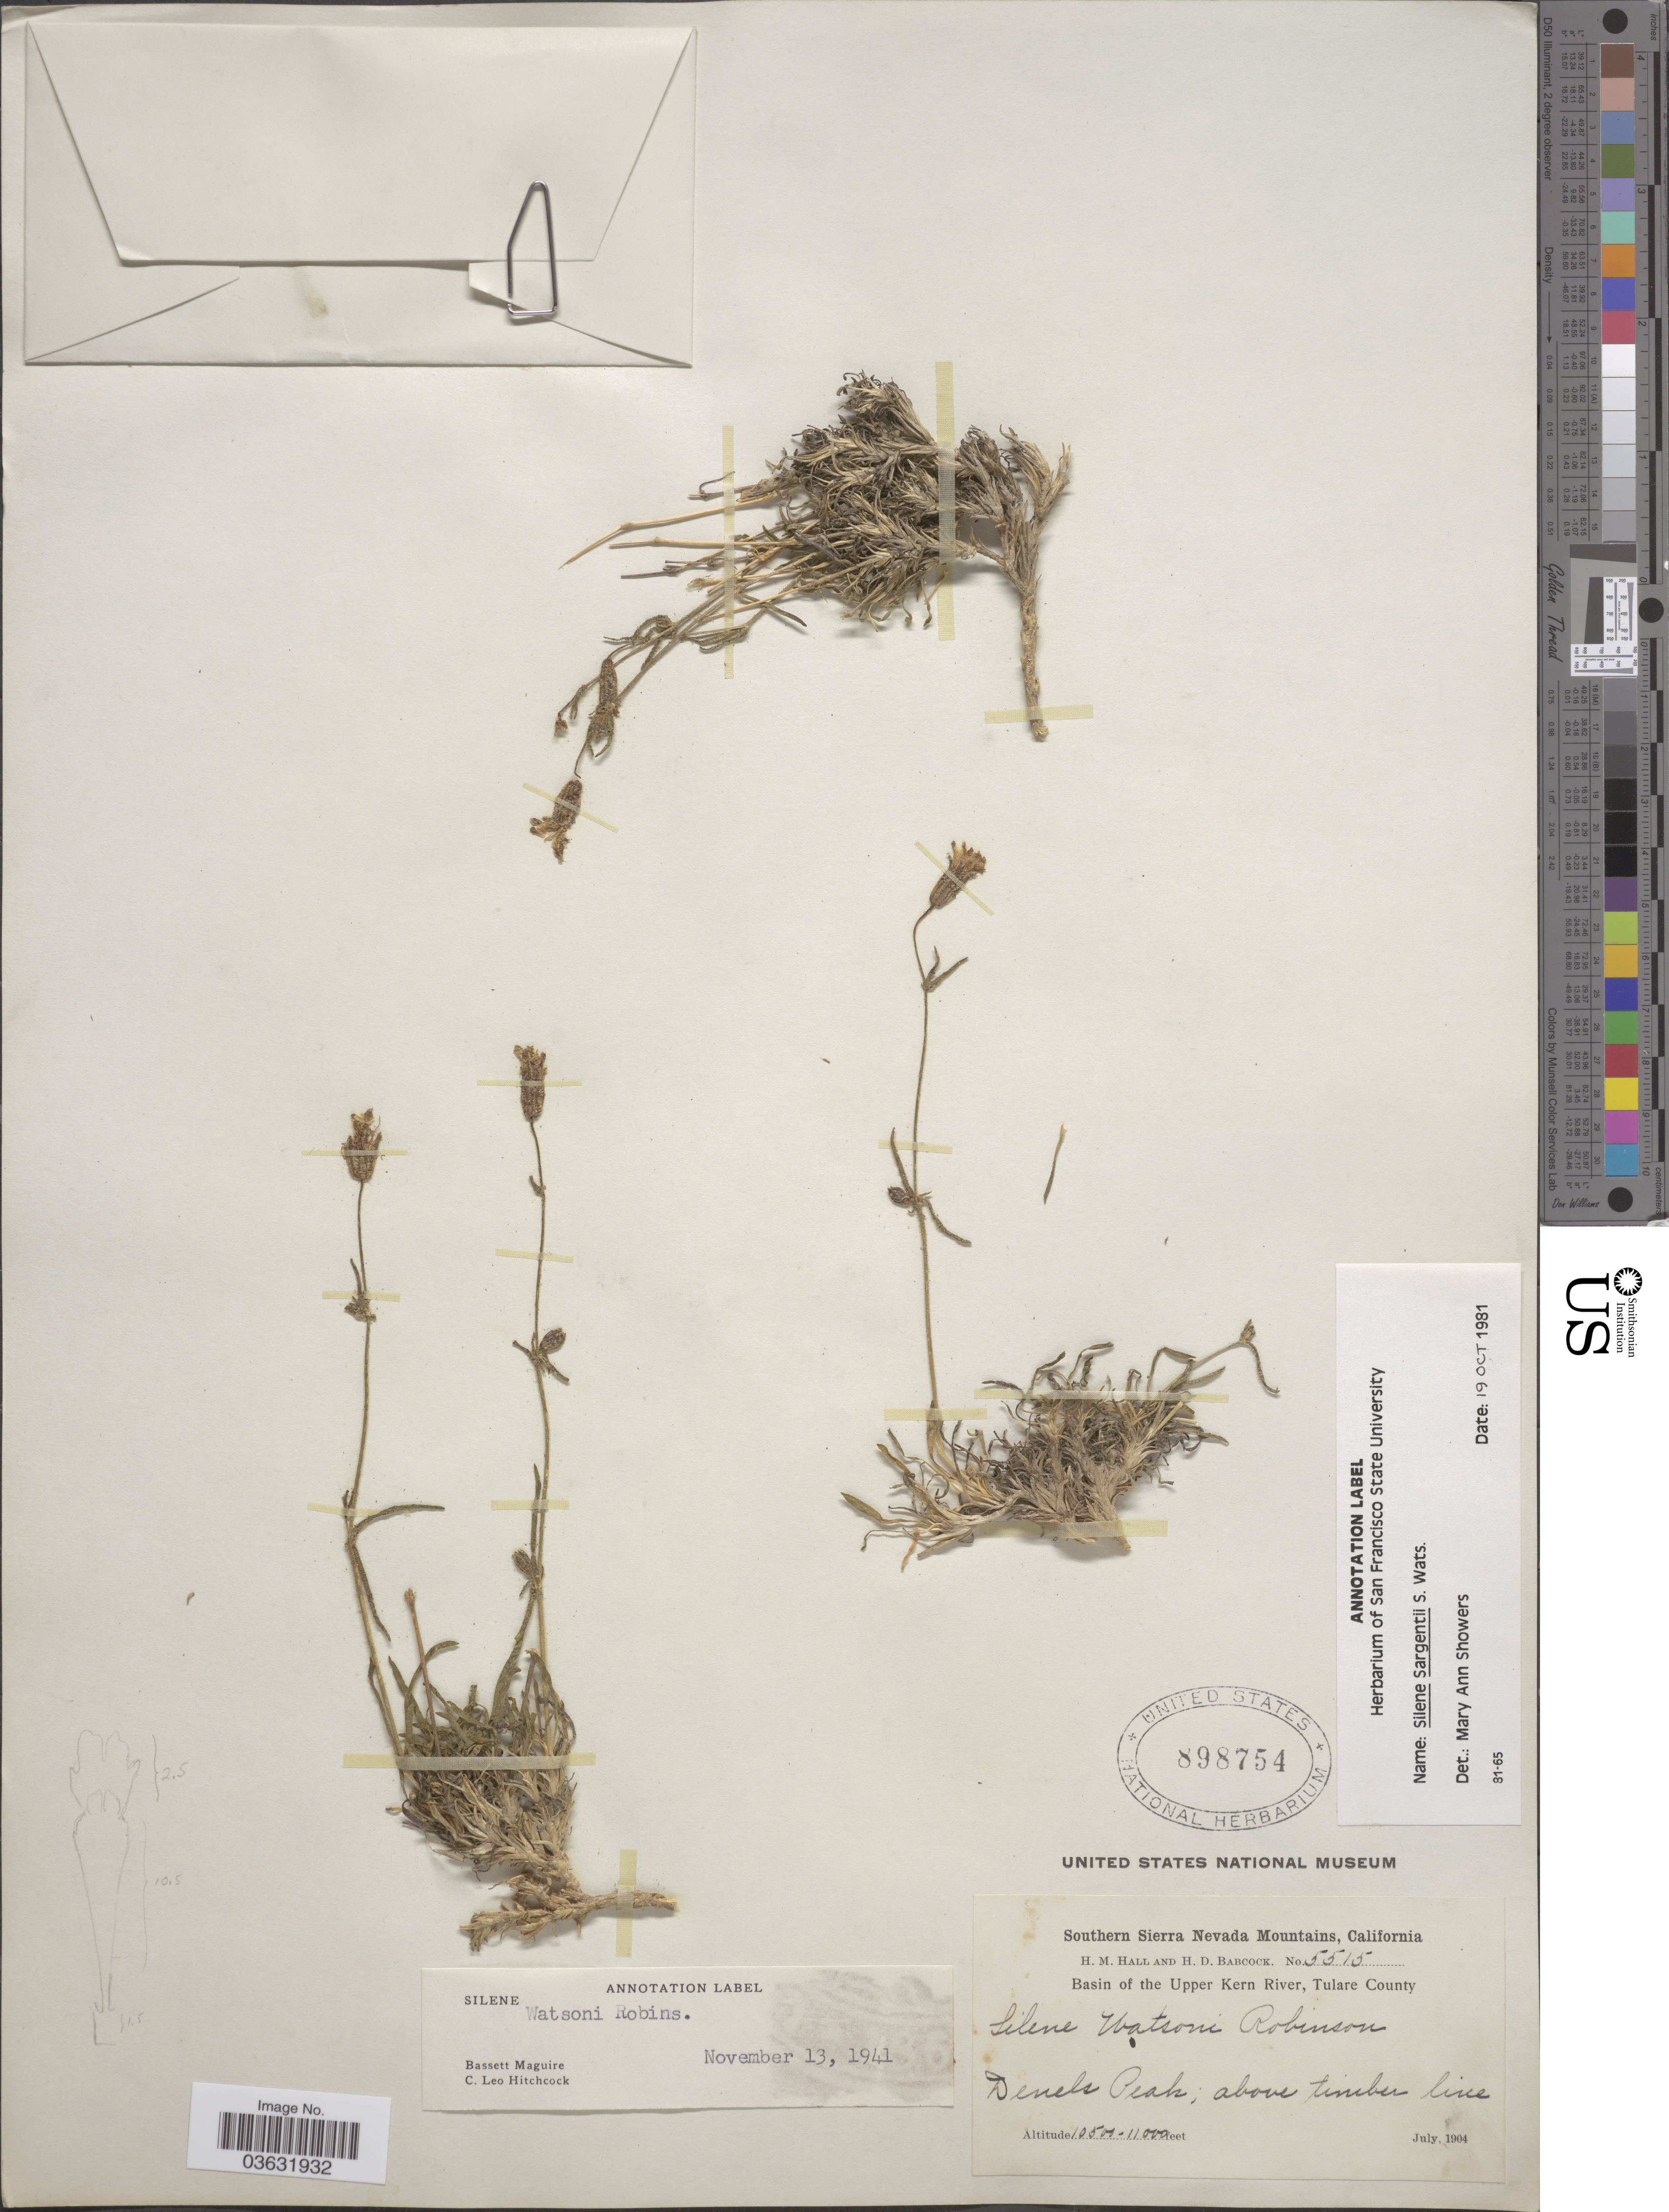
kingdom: Plantae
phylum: Tracheophyta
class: Magnoliopsida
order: Caryophyllales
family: Caryophyllaceae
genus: Silene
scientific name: Silene sargentii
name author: S. Watson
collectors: H. M. Hall & H. Babcock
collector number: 5515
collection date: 1904-07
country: United States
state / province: California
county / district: Tulare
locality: Southern Sierra Nevada Mountains. Basin of the Upper Kern River, Tulare County. Denels Peak; above timer line.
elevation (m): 3200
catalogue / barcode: US 898754